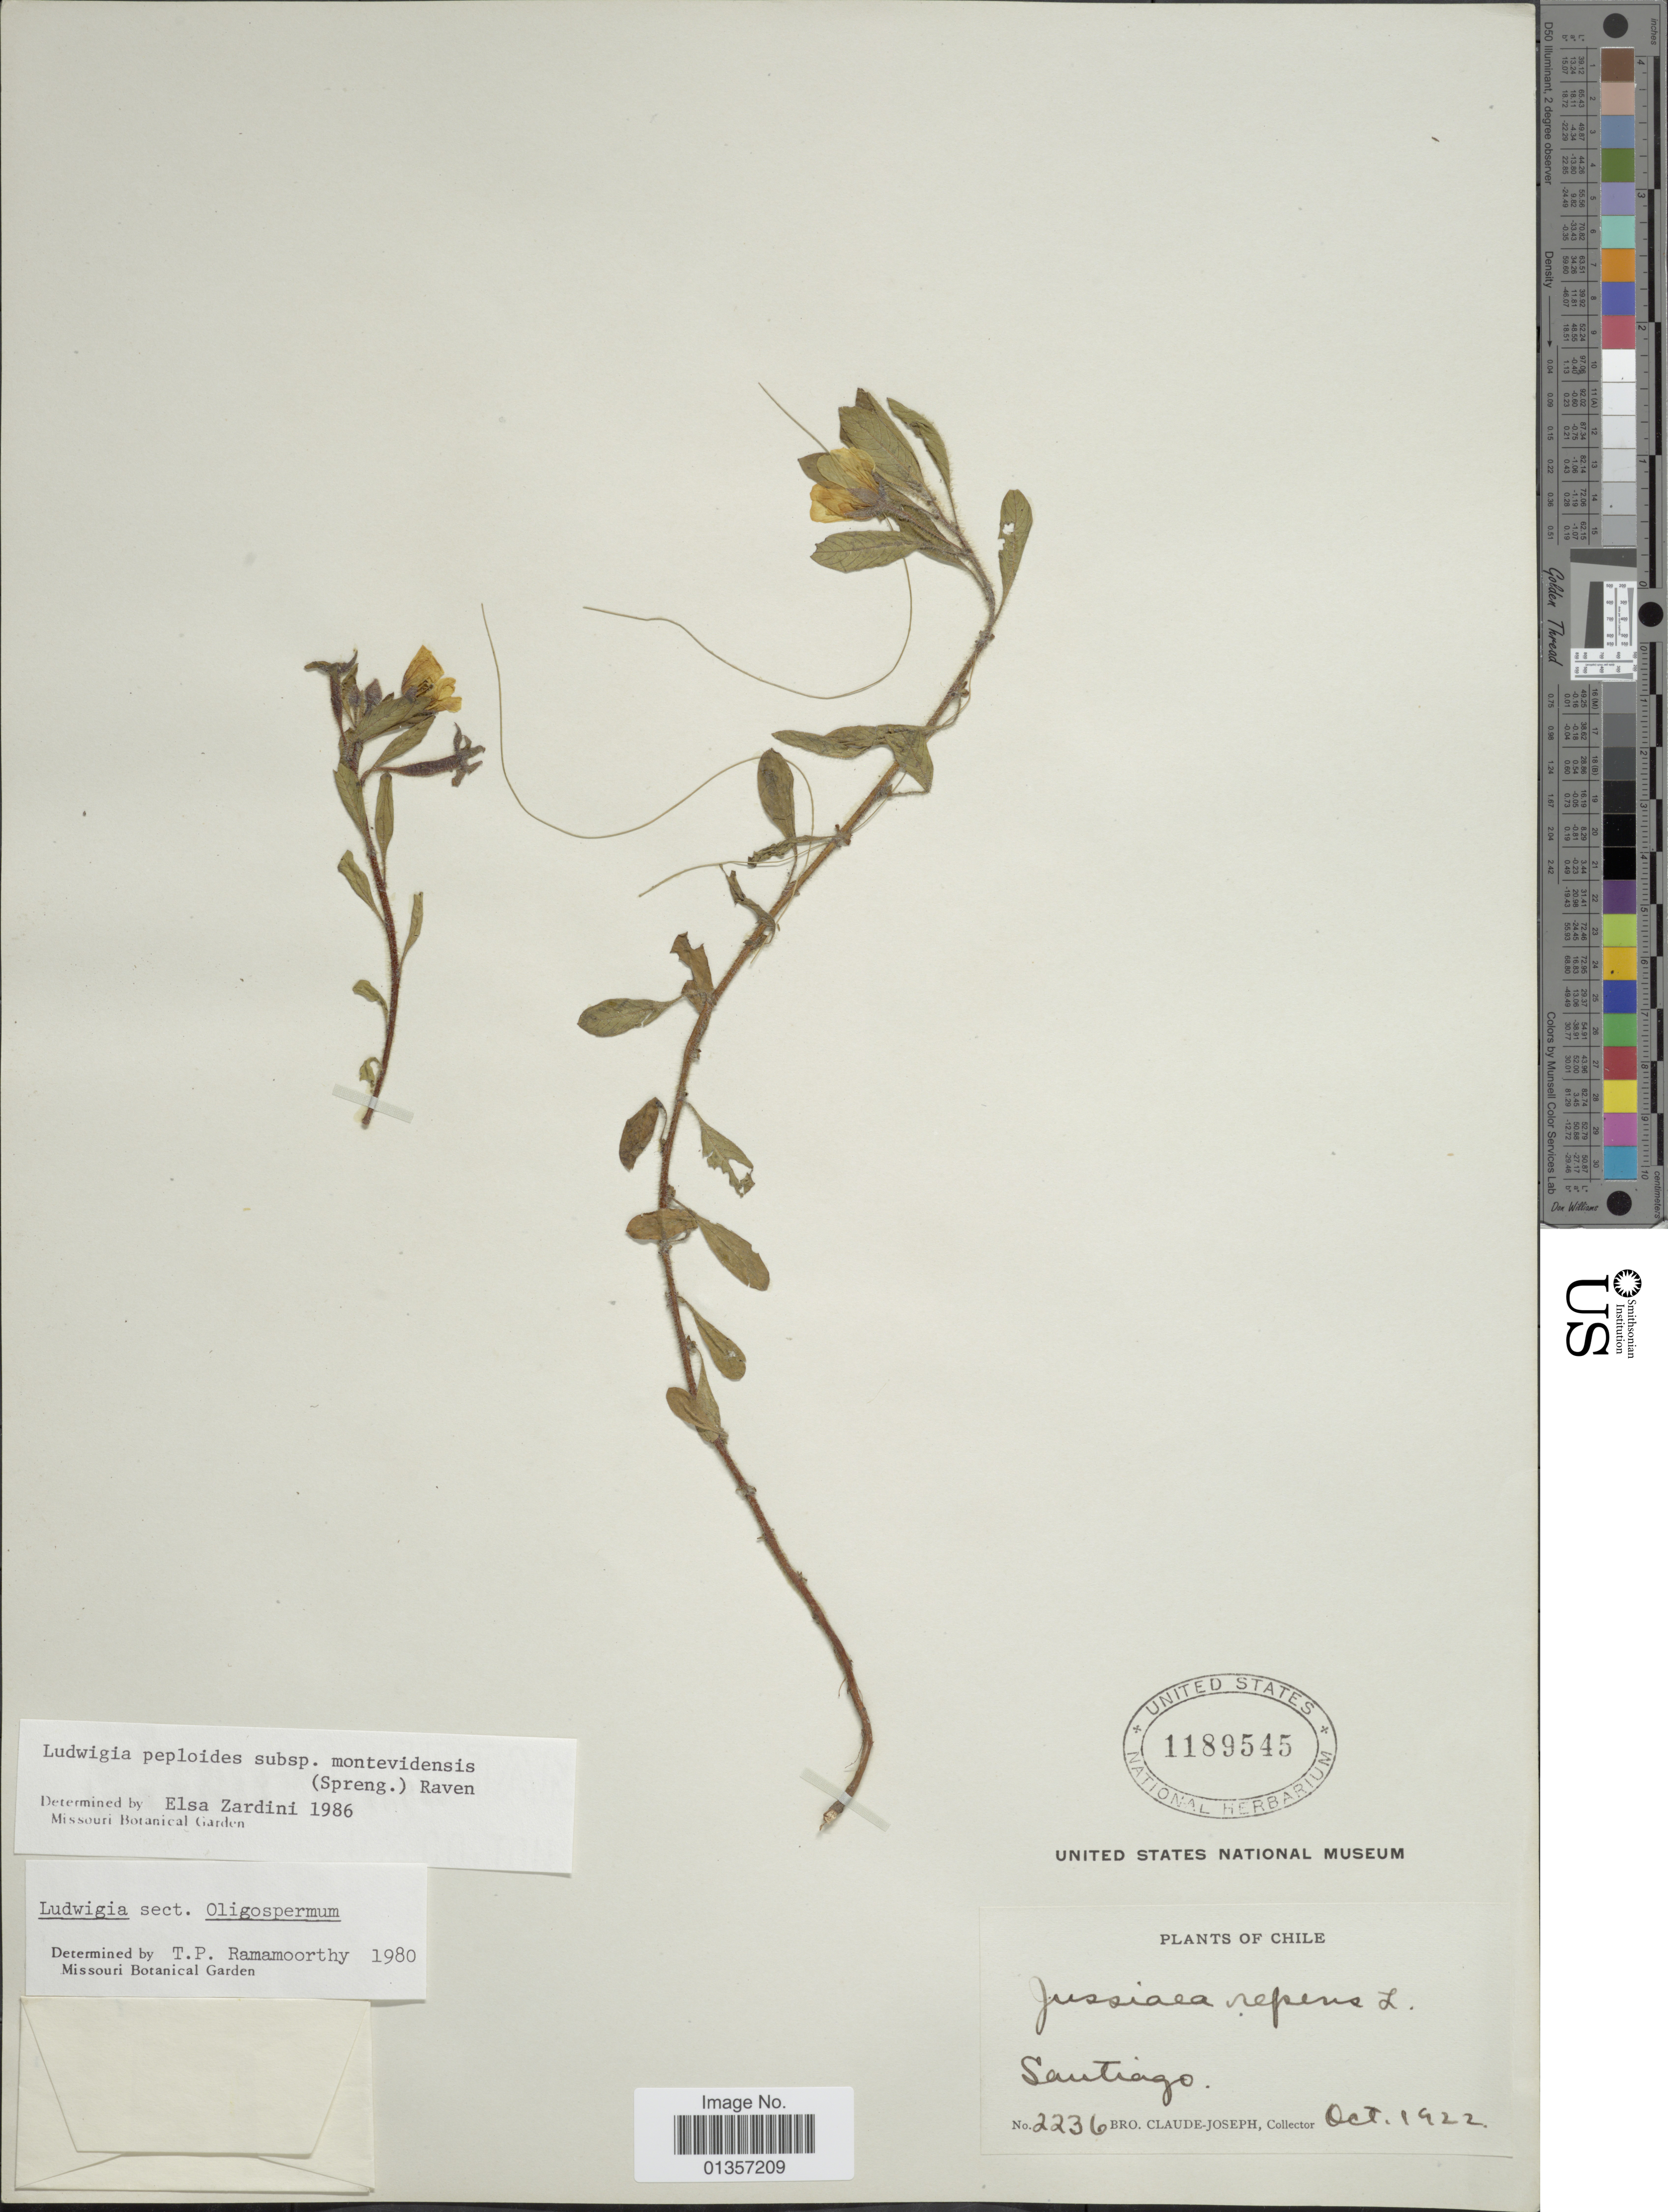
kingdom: Plantae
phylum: Tracheophyta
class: Magnoliopsida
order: Myrtales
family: Onagraceae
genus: Ludwigia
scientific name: Ludwigia peploides subsp. montevidensis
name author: (Spreng.) P.H. Raven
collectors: Bro. Claude-Joseph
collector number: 2236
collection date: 1922-10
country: Chile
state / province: Región Metropolitana (RM)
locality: Santiago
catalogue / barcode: US 1189545